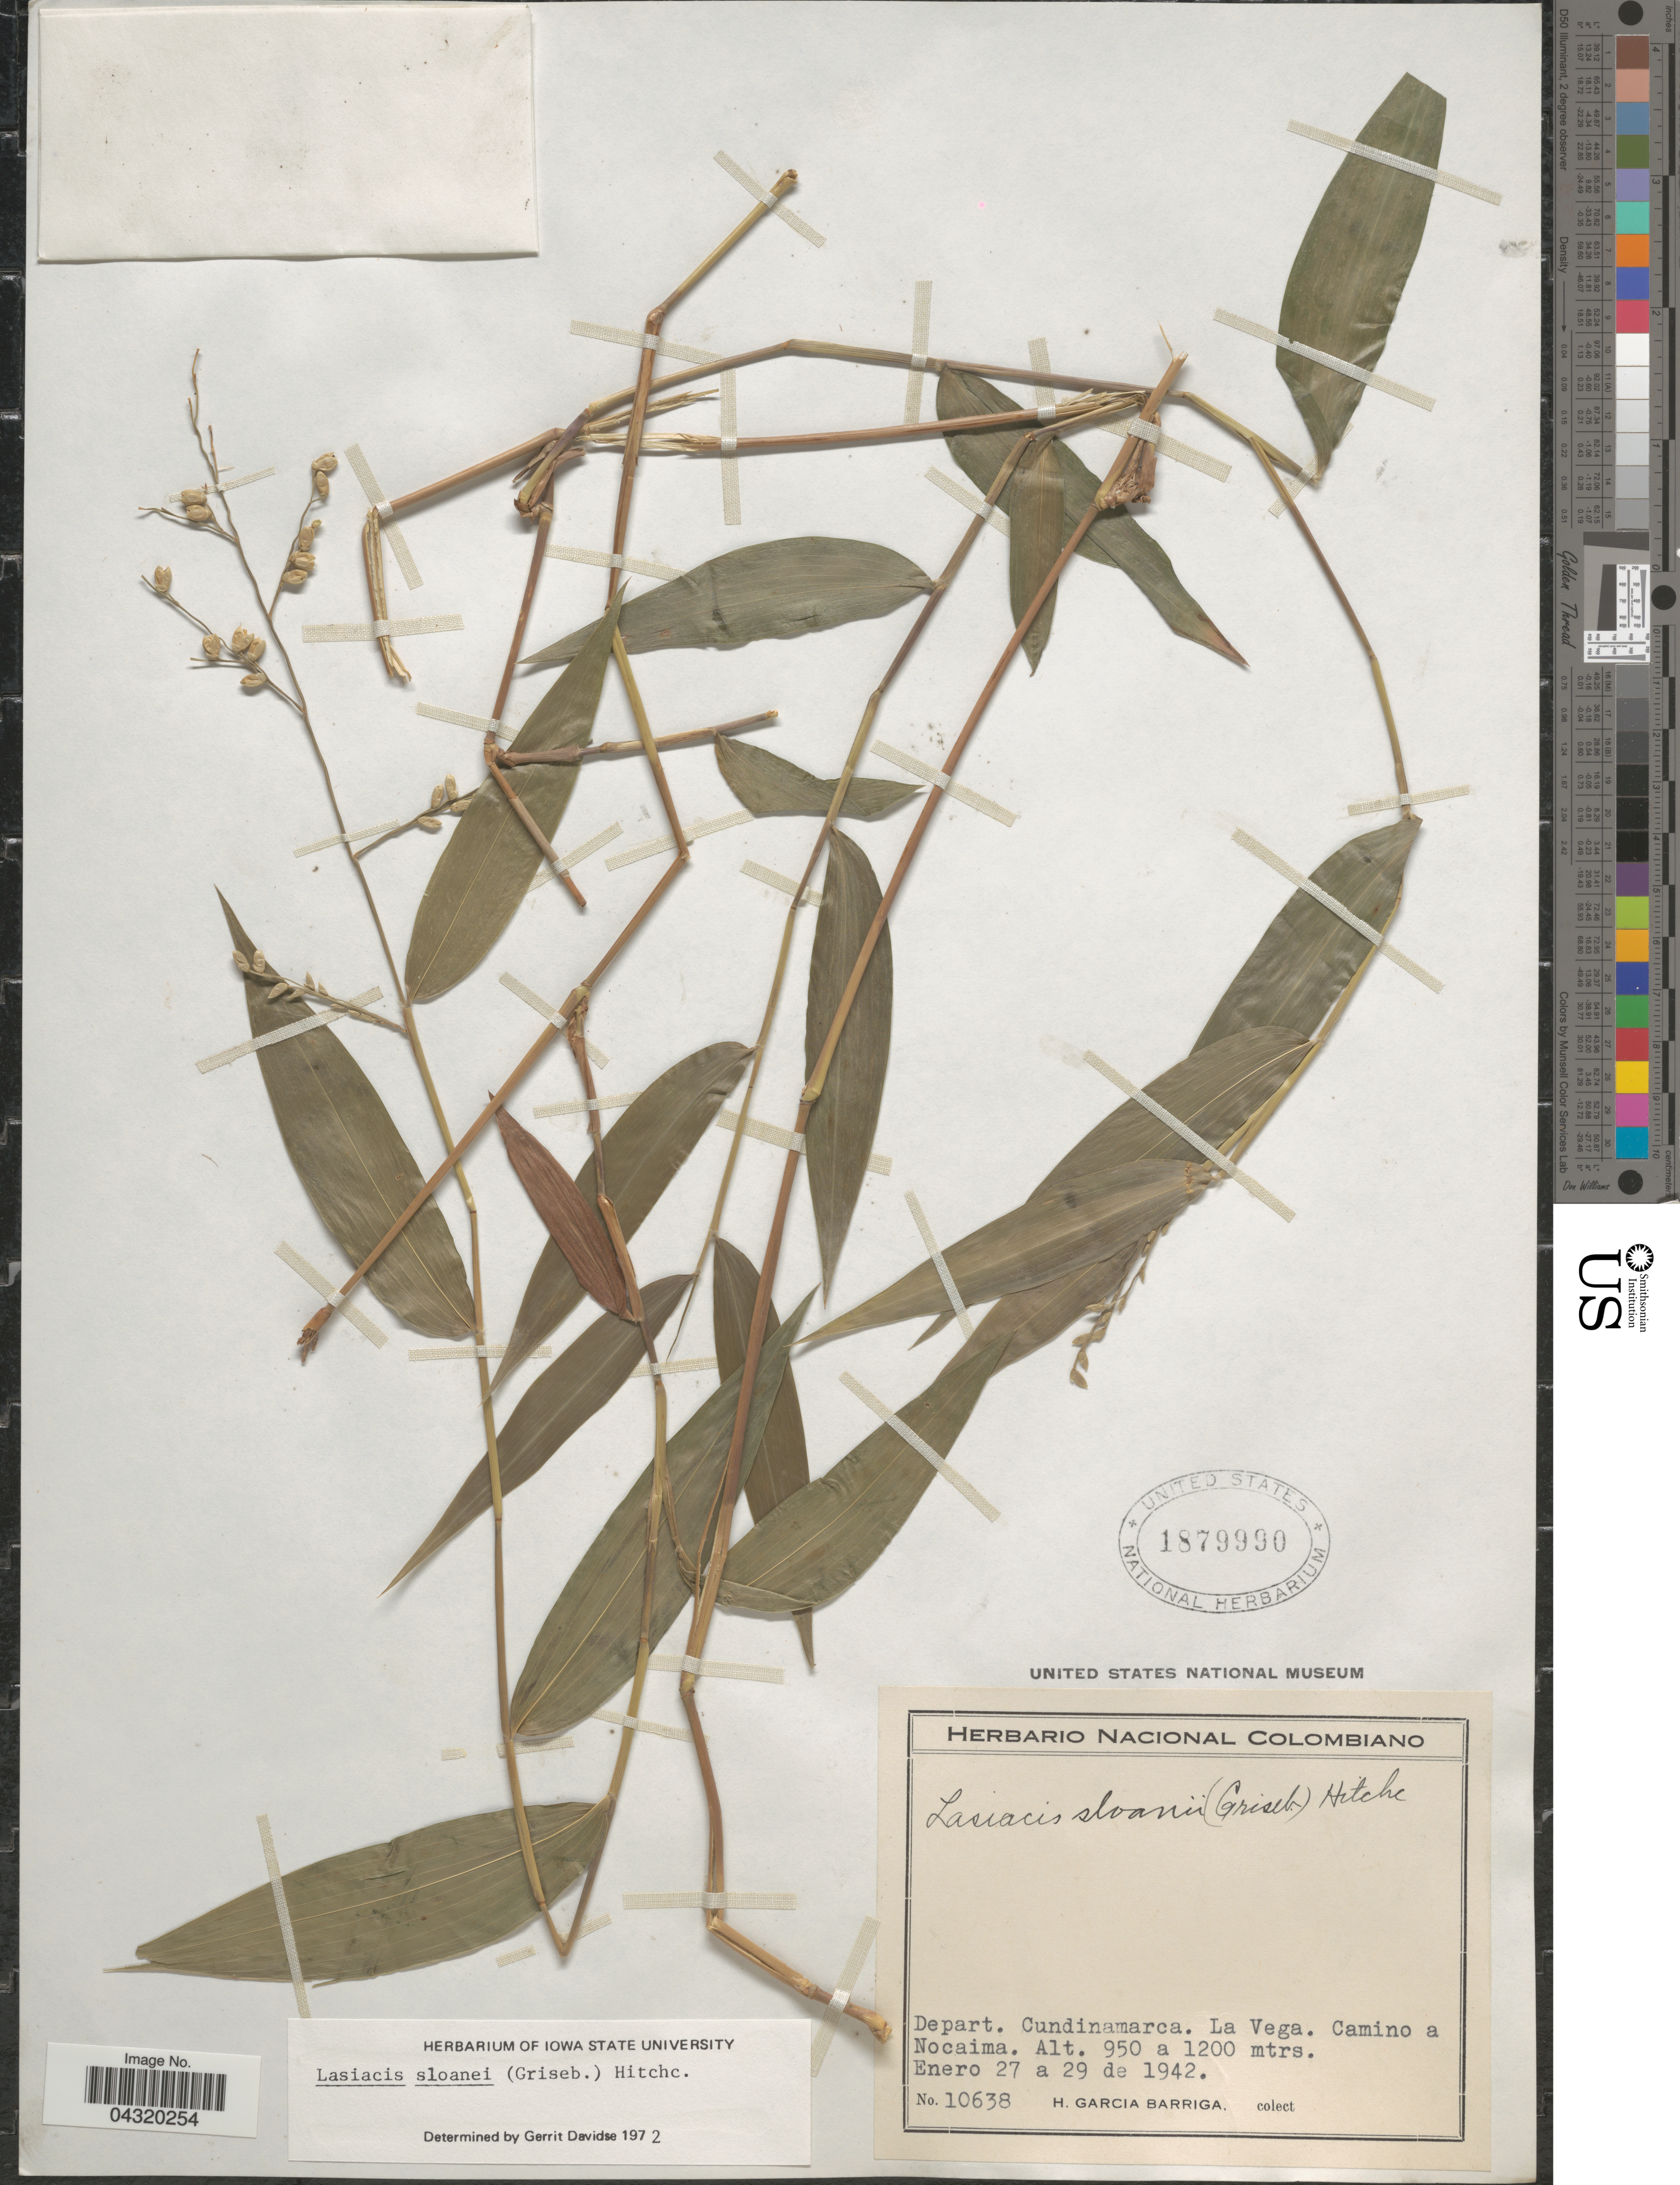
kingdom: Plantae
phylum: Tracheophyta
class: Liliopsida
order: Poales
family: Poaceae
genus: Lasiacis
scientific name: Lasiacis sloanei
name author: (Griseb.) Hitchc.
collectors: H. García Barriga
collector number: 10638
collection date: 1942-01-27/1942-01-29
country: Colombia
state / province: Cundinamarca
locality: Depart. Cundinamarca. La Vega. Camino a Nocaima.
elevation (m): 950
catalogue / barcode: US 1879990